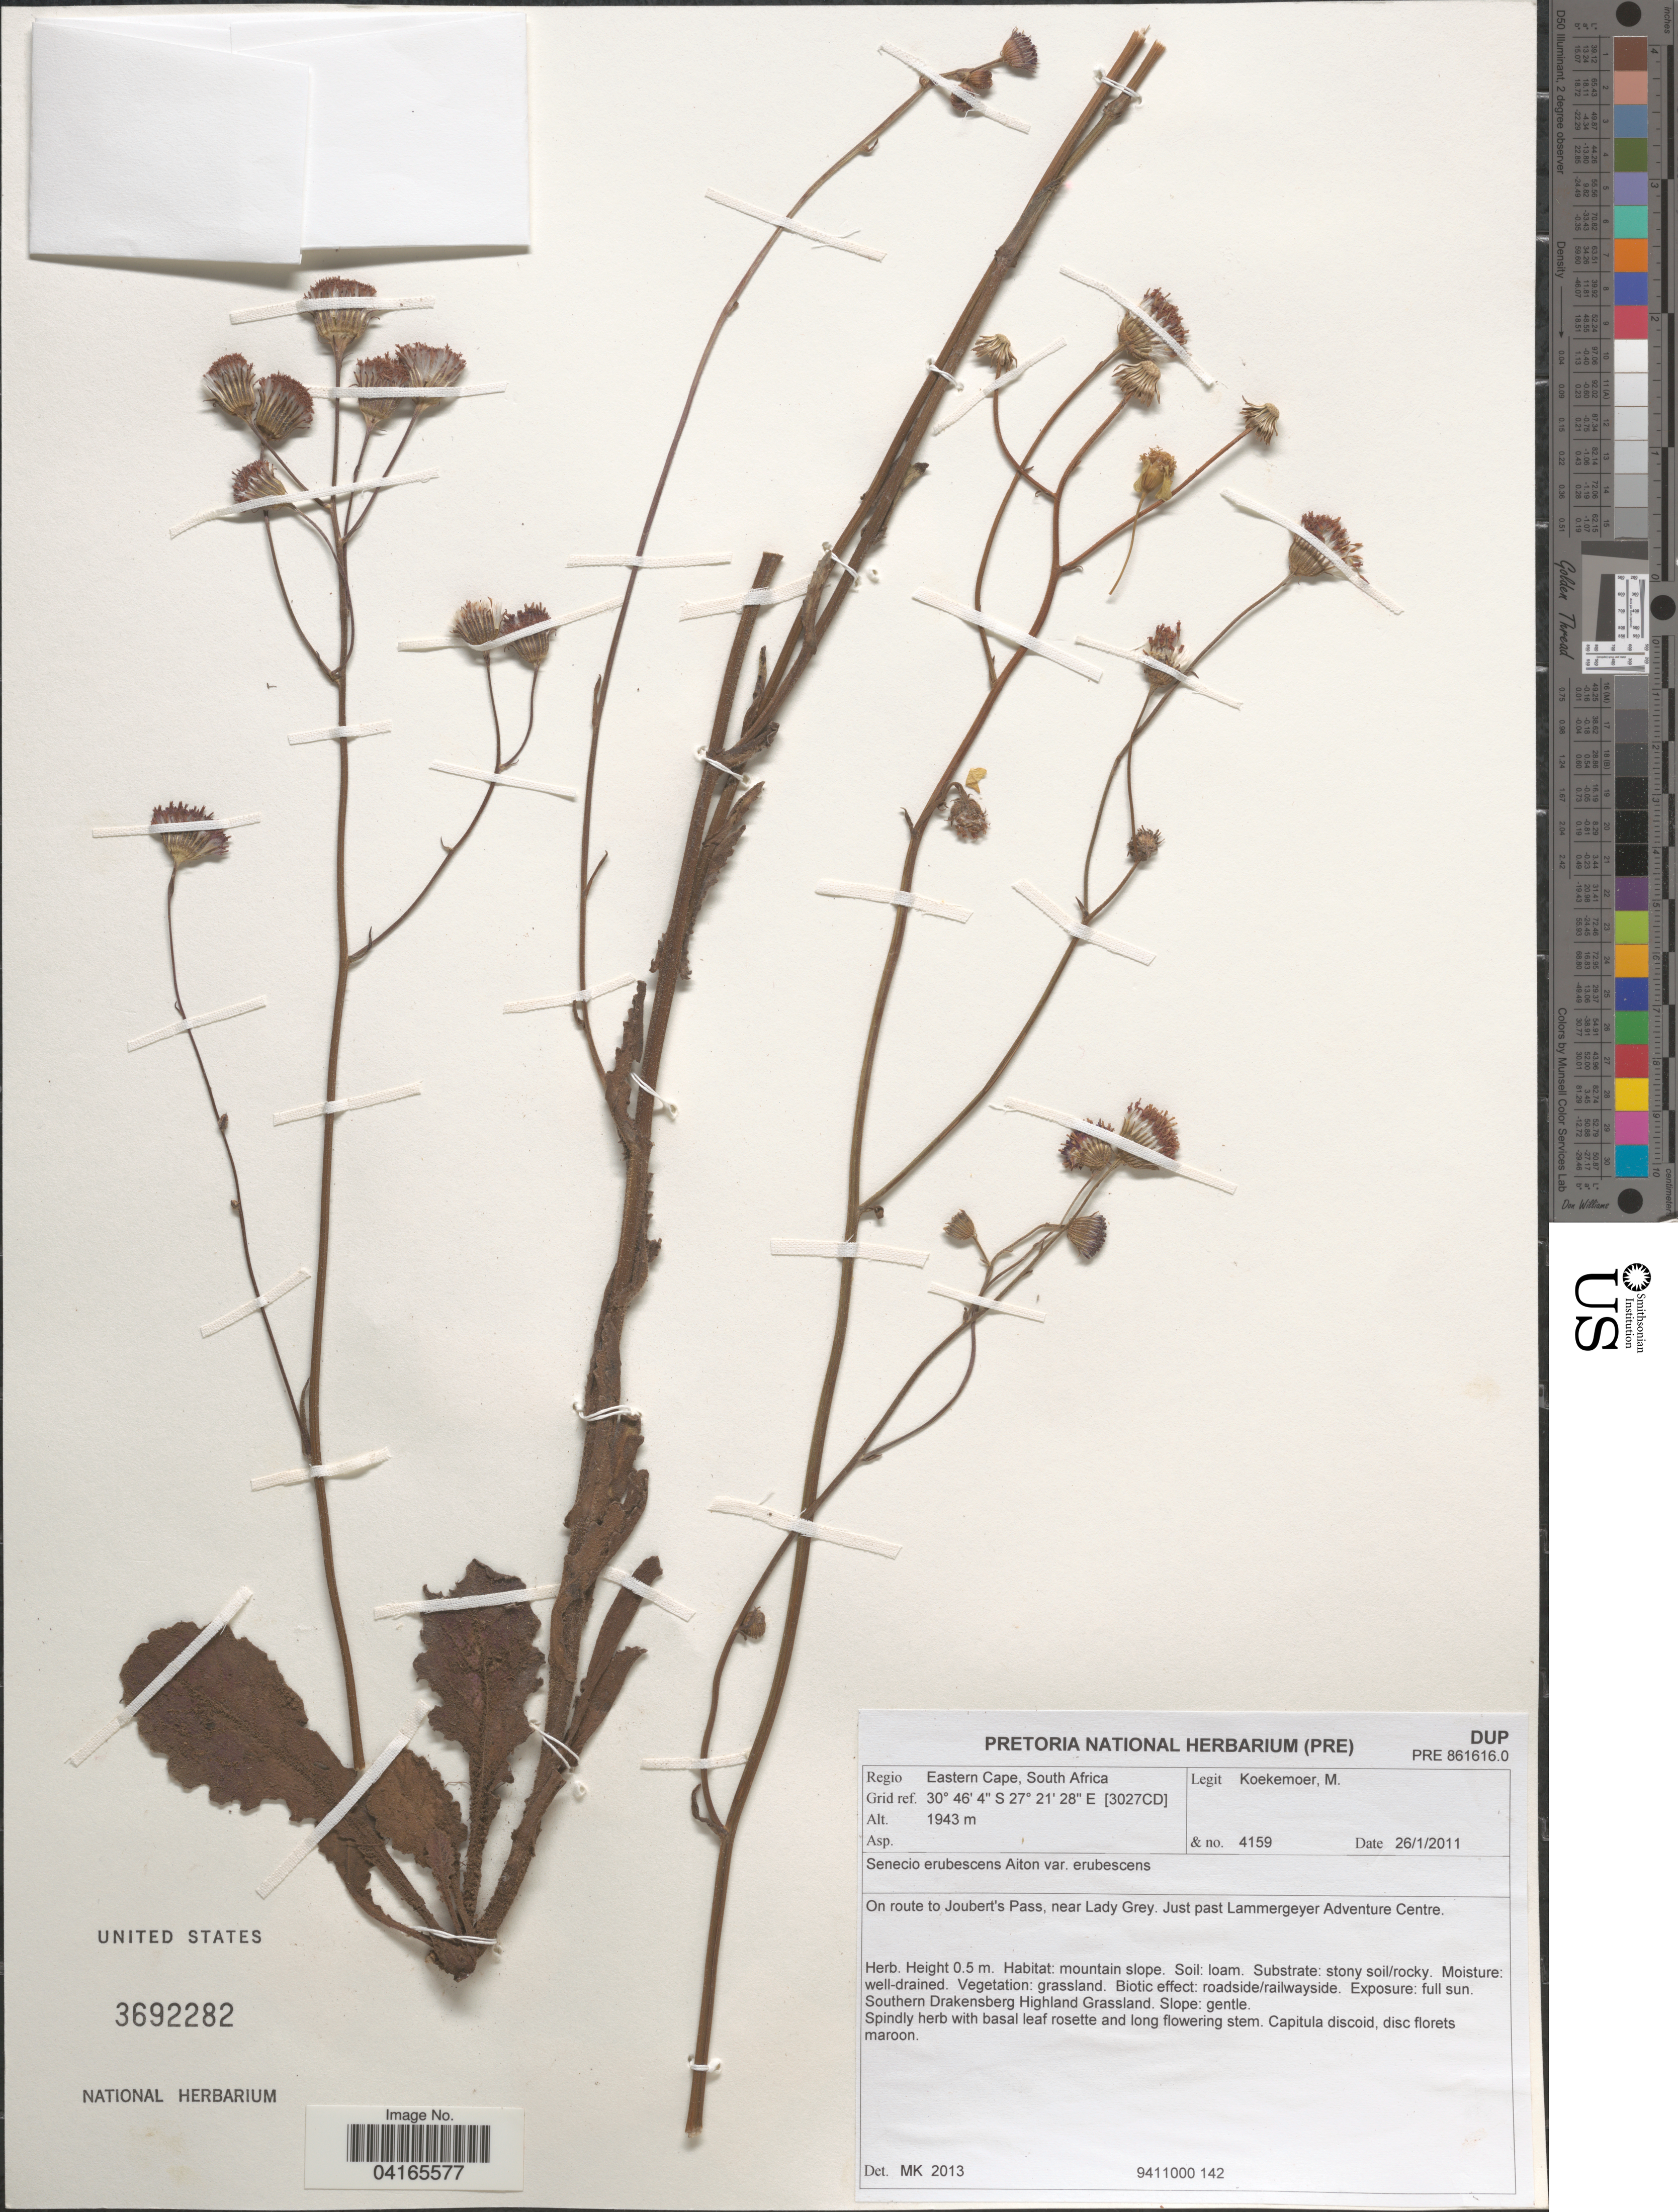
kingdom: Plantae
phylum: Tracheophyta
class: Magnoliopsida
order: Asterales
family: Asteraceae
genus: Senecio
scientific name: Senecio erubescens var. erubescens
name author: Aiton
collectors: M. Koekemoer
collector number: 4159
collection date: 2011-01-26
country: South Africa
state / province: Eastern Cape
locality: Regio Eastern Cape. On route to Joubert's Pass, near Lady Grey. Just past Lammergeyer Adventure Centre. [3027CD].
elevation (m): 1943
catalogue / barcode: US 3692282